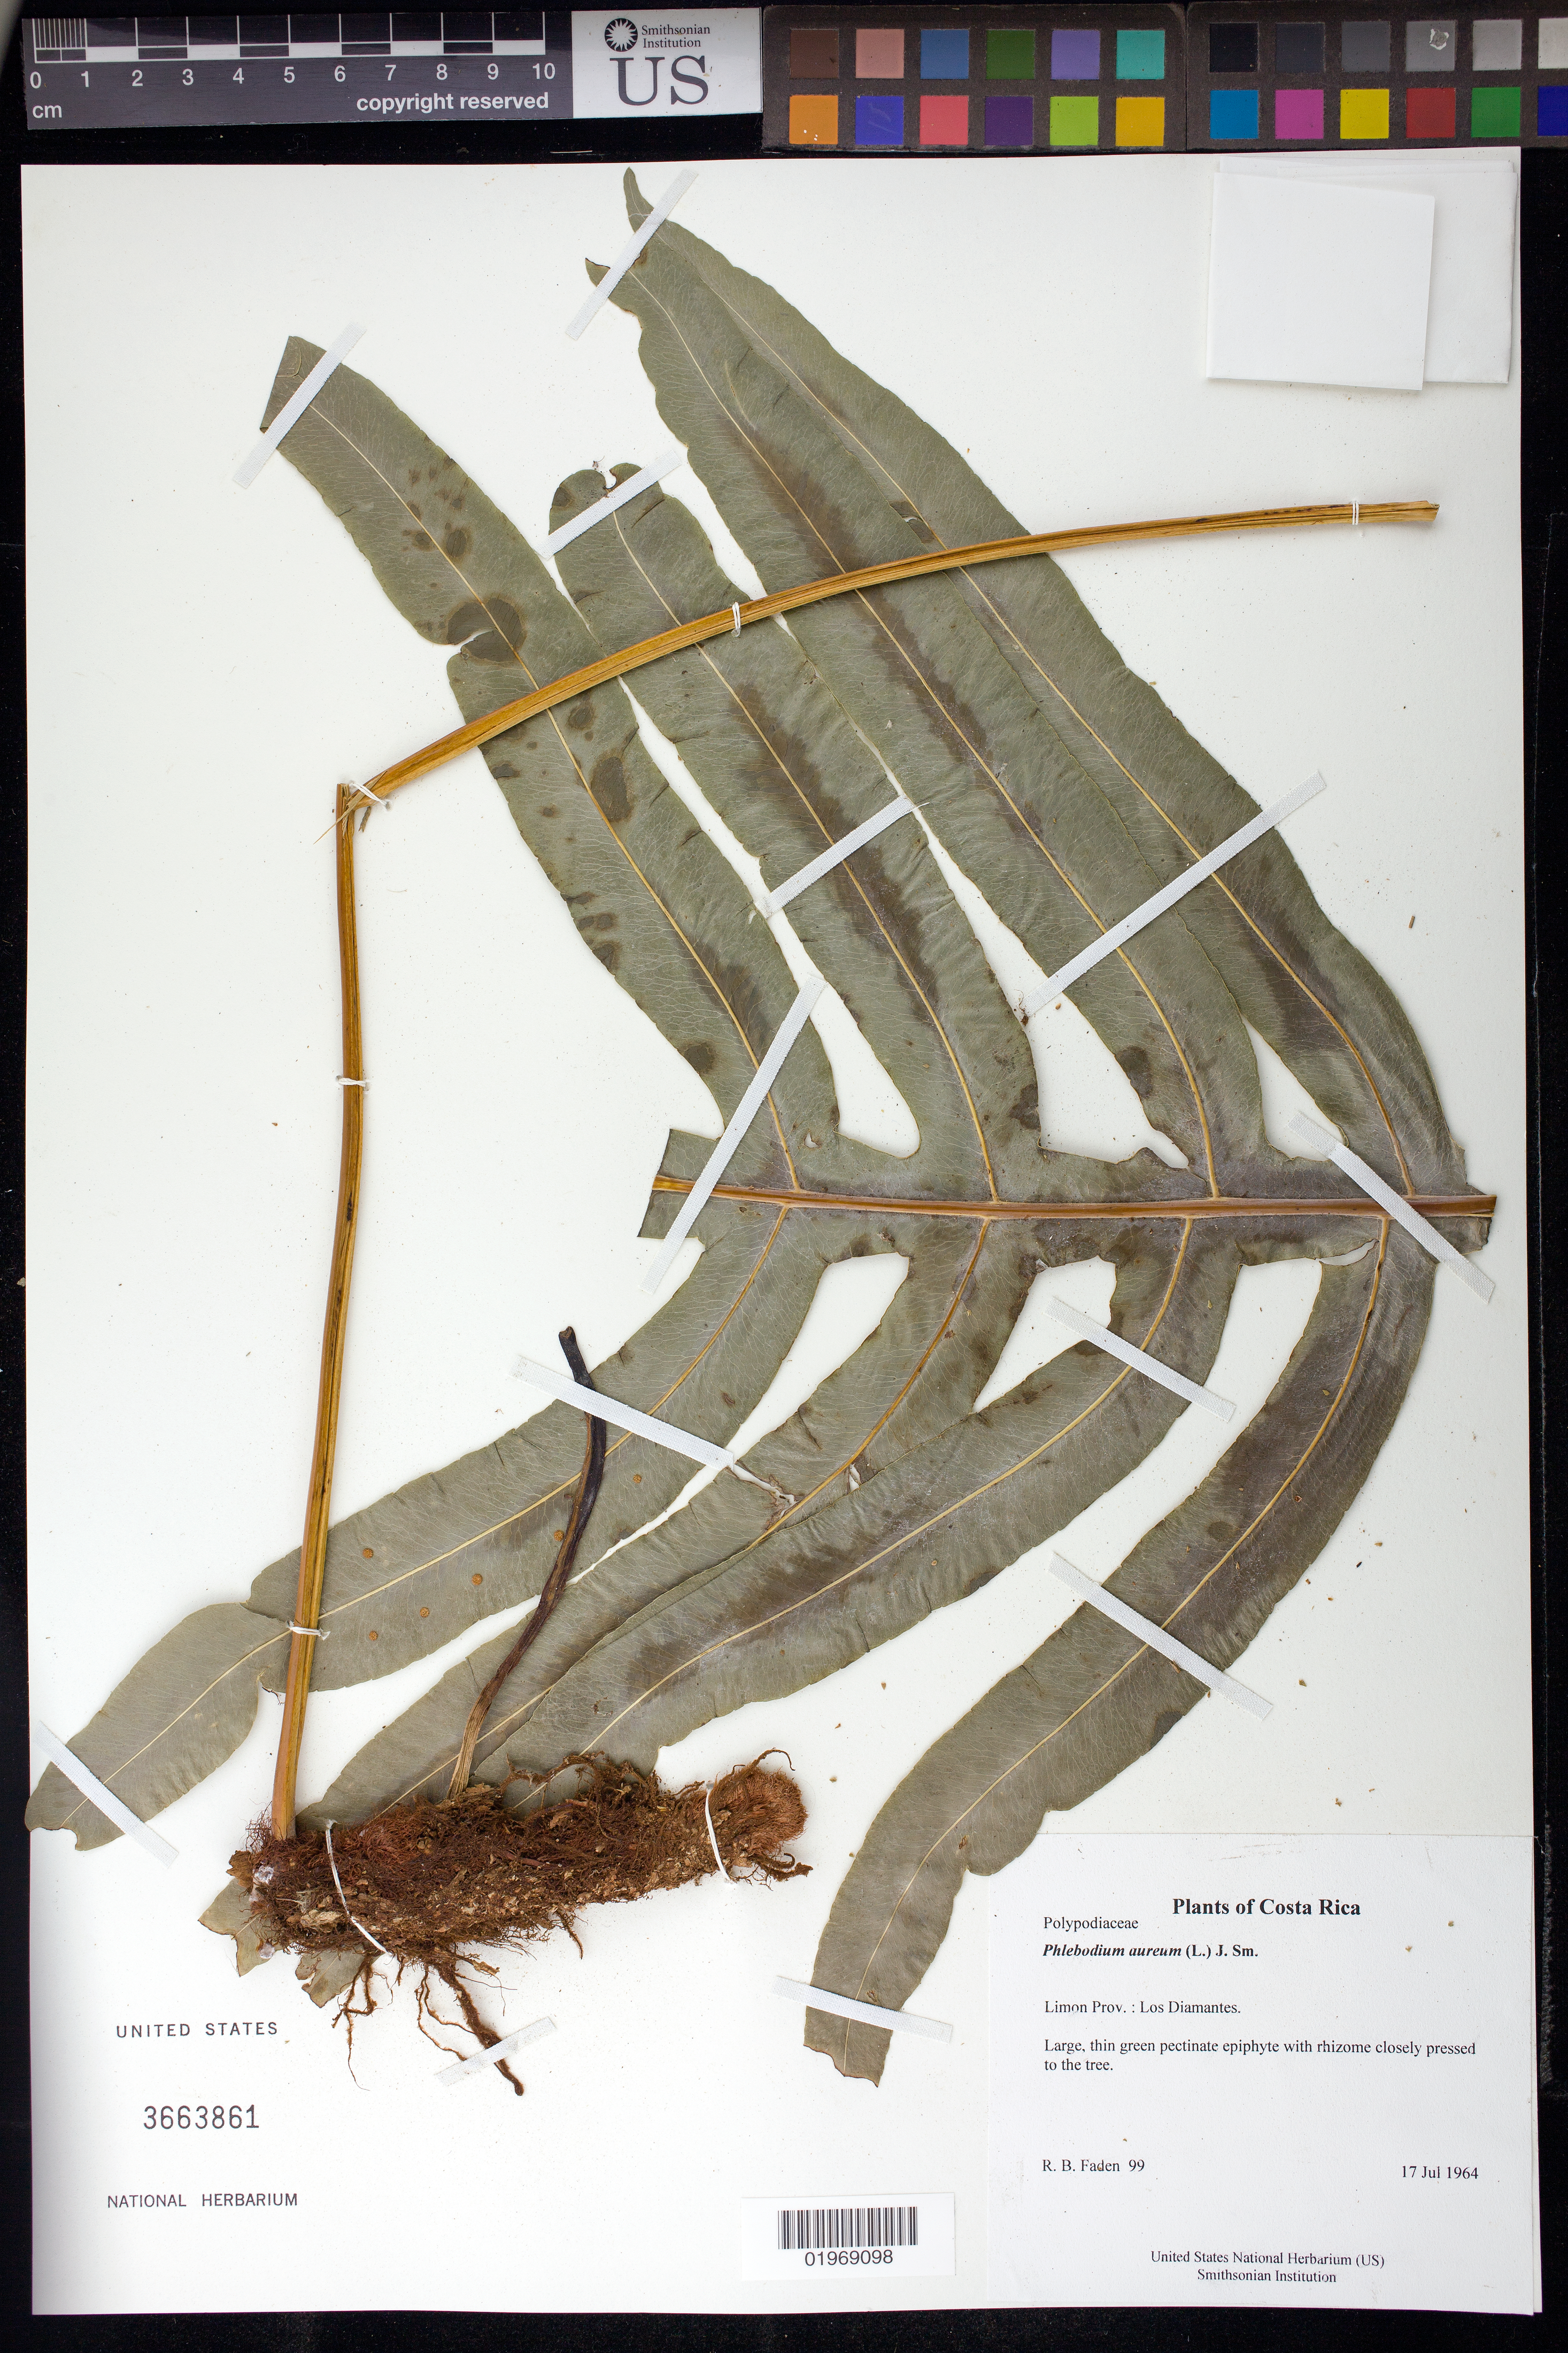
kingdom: Plantae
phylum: Tracheophyta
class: Polypodiopsida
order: Polypodiales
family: Polypodiaceae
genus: Phlebodium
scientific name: Phlebodium pseudoaureum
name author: (Cav.) Lellinger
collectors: R. B. Faden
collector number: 99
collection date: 1964-07-17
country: Costa Rica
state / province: Limon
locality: Los Diamantes.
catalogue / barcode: US 3663861